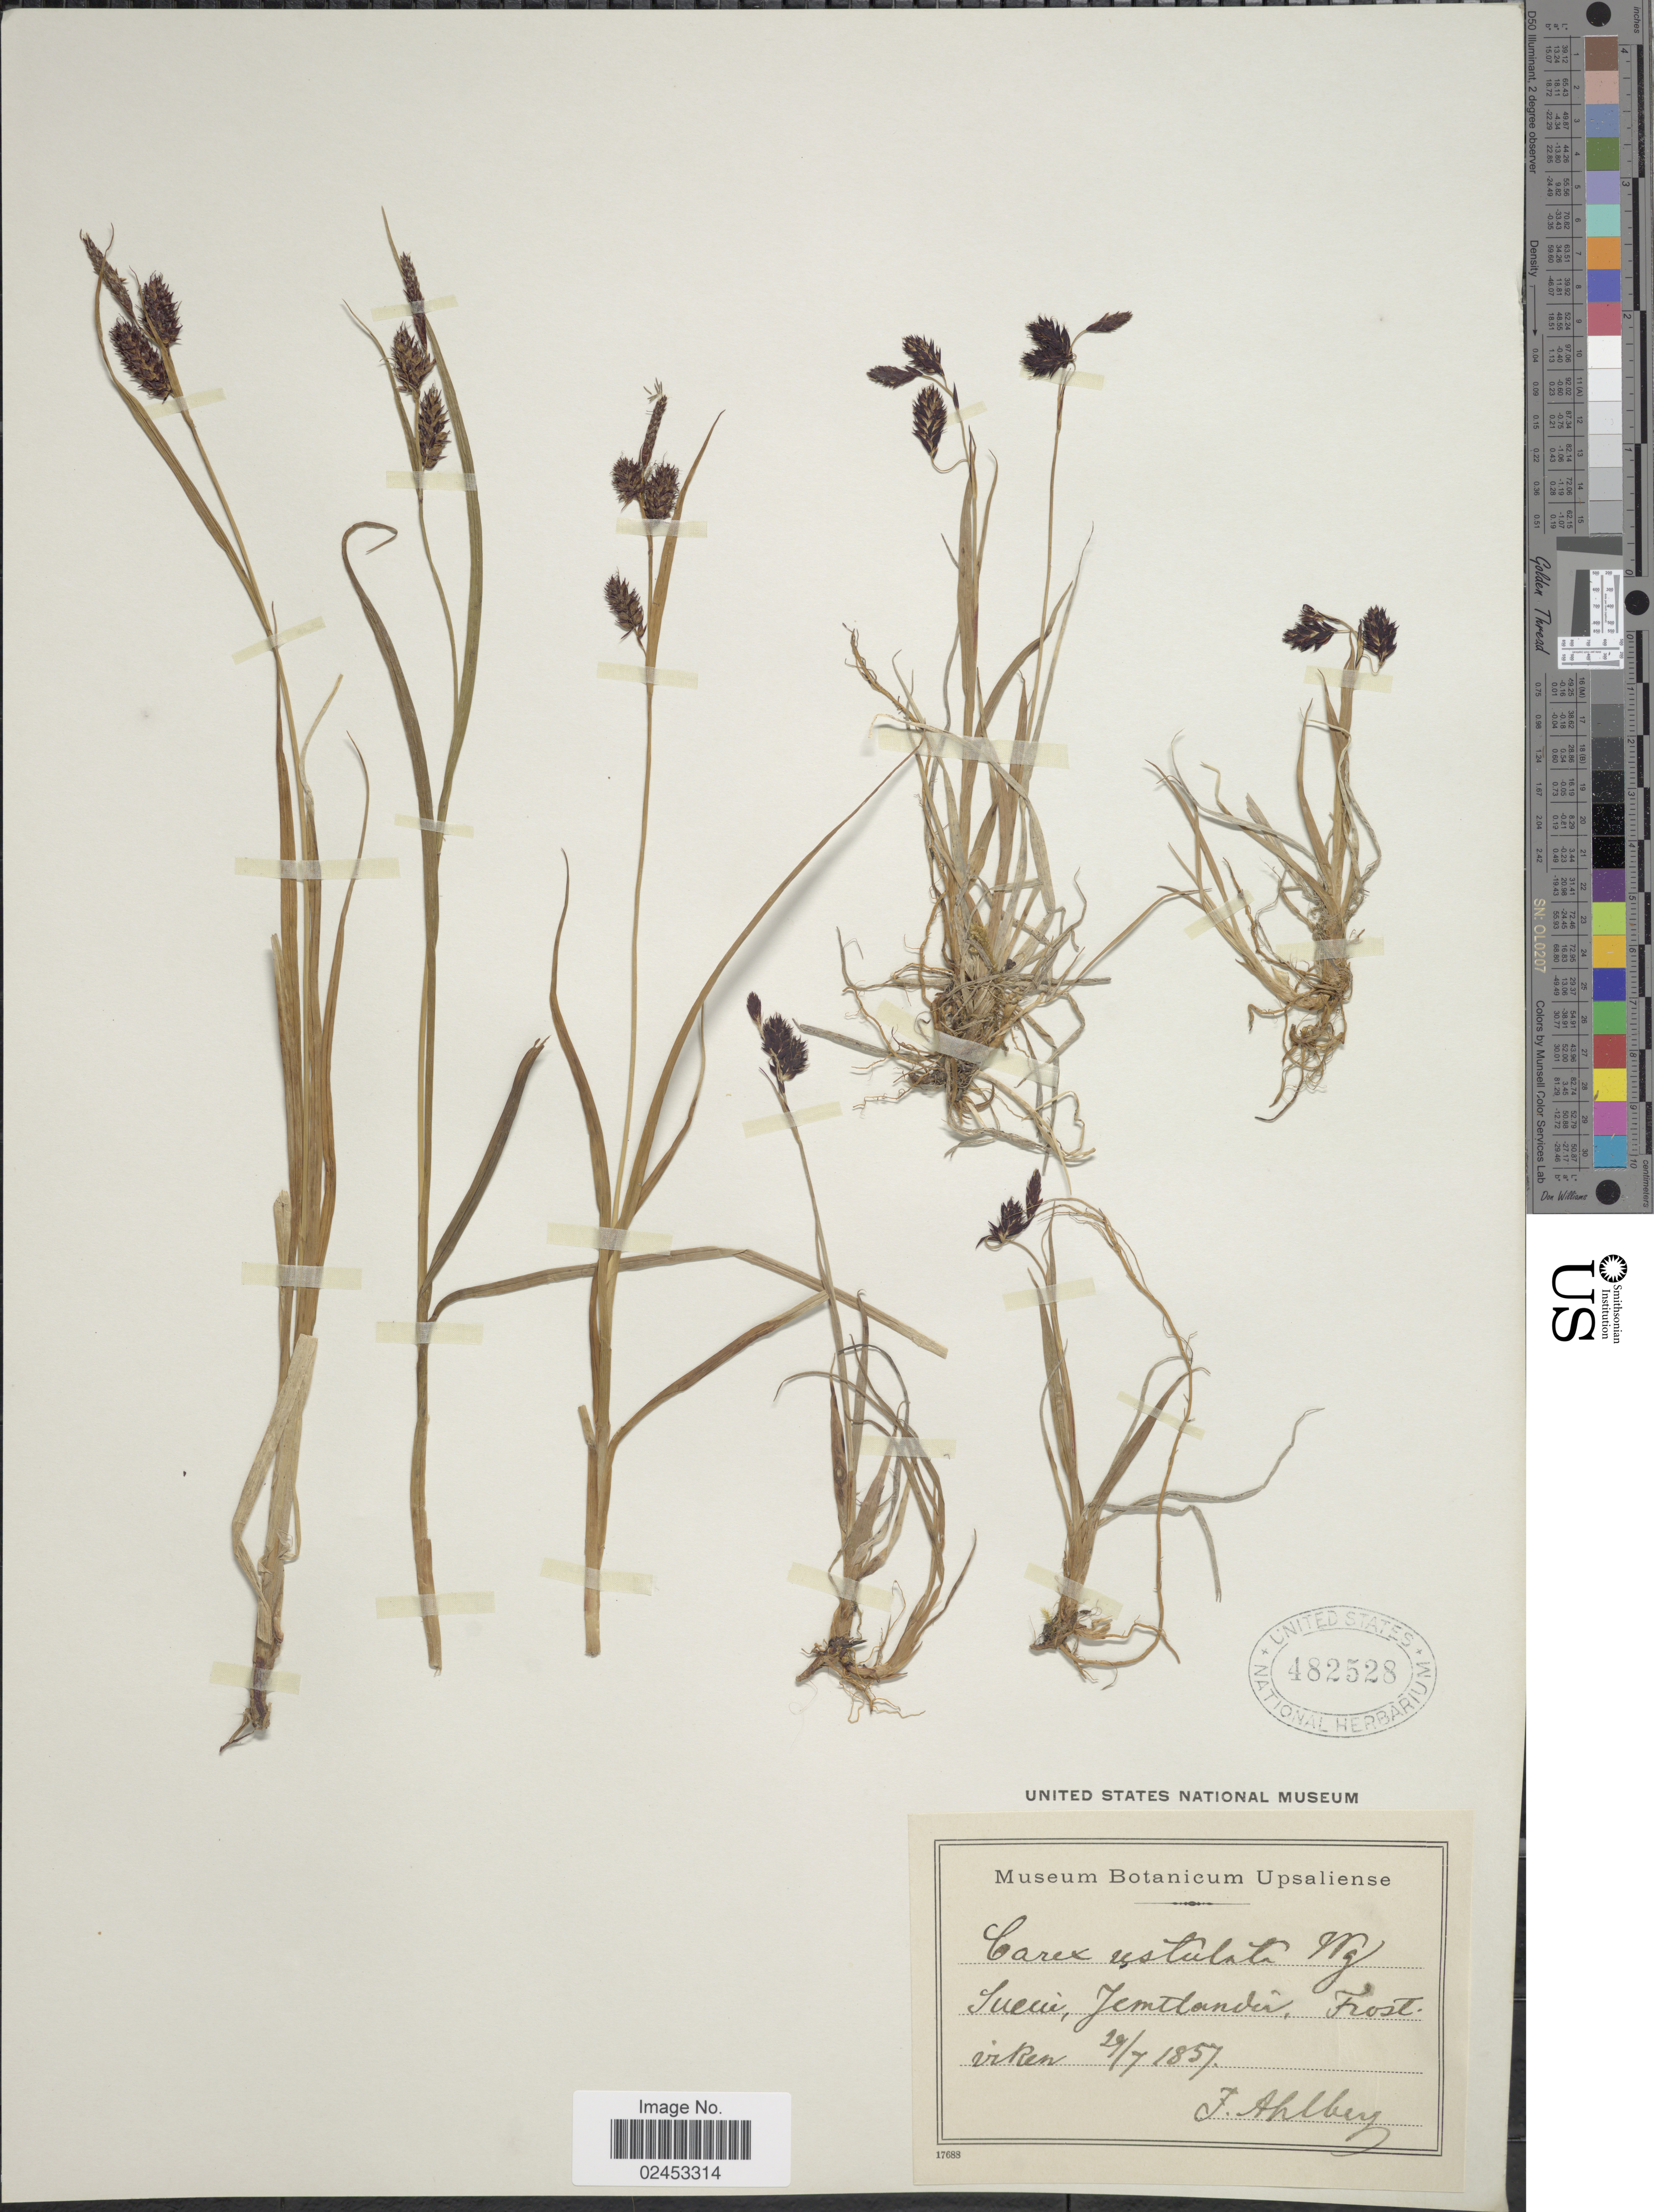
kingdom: Plantae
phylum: Tracheophyta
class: Liliopsida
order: Poales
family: Cyperaceae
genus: Carex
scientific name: Carex atrofusca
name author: Schkuhr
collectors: F. Ahlberg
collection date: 1857-07-27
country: Sweden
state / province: Jämtland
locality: Frostviken, Jemtlandia, Suecia.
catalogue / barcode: US 482528